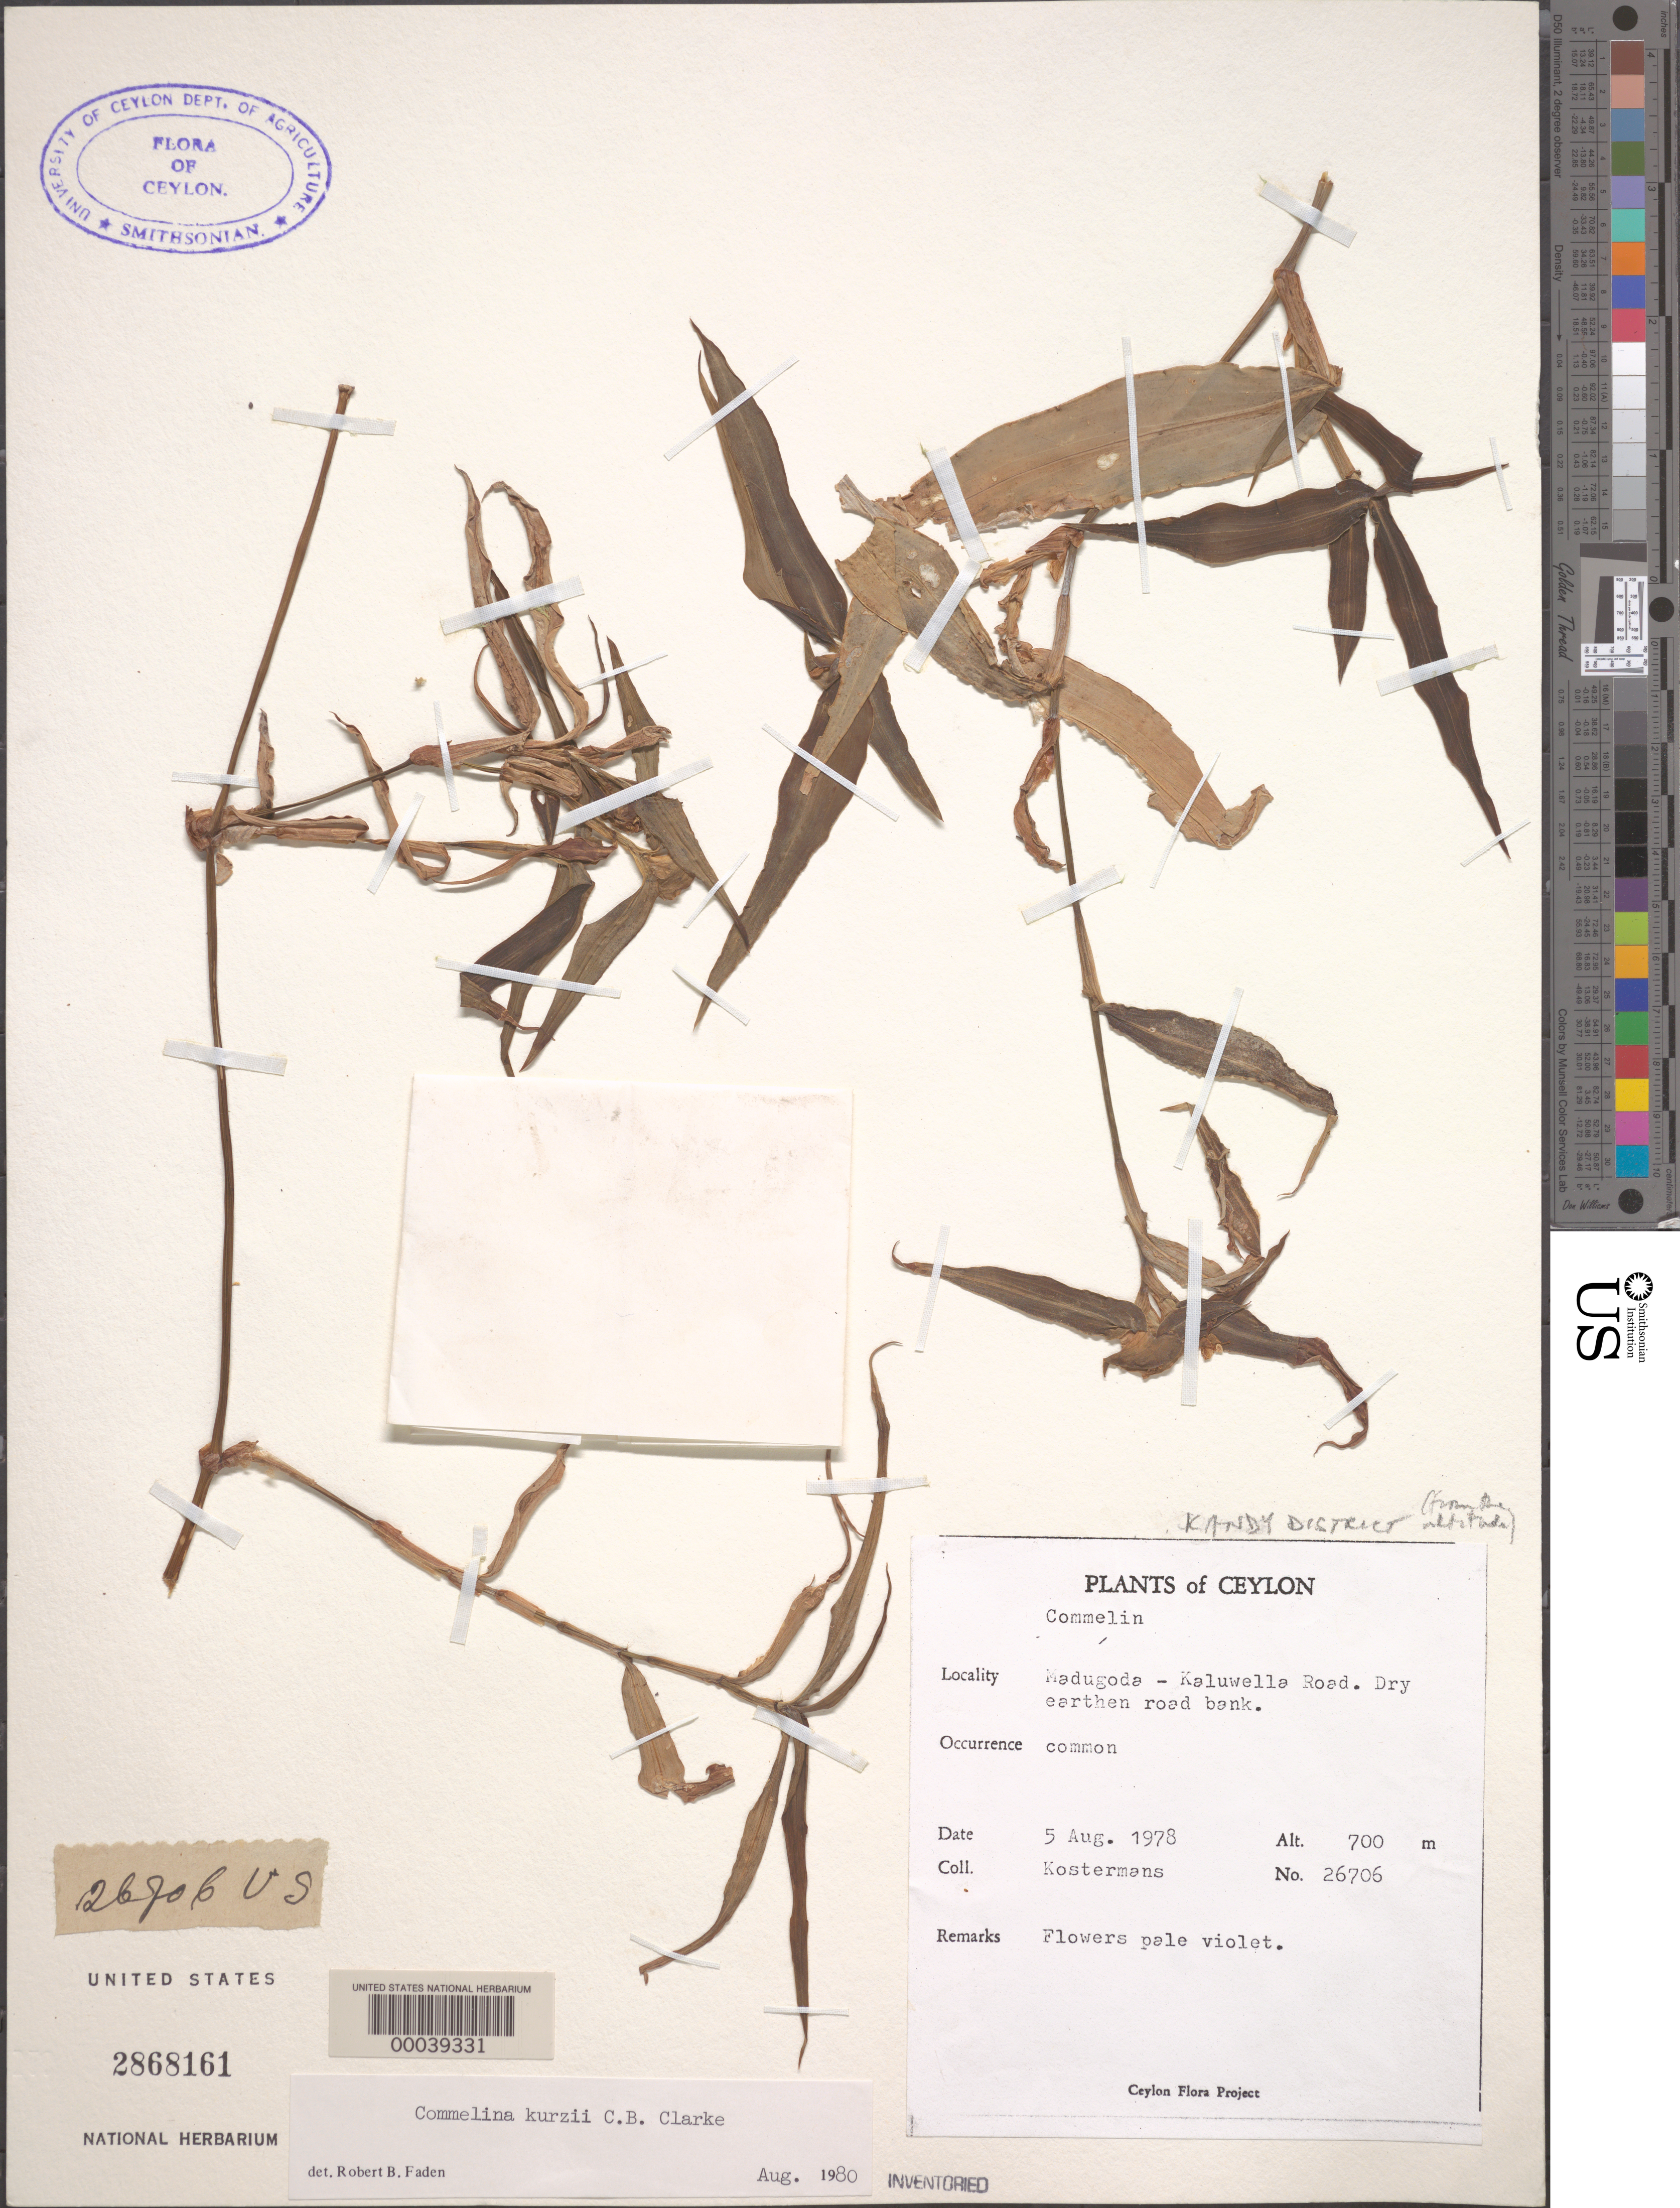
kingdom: Plantae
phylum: Tracheophyta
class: Liliopsida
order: Commelinales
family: Commelinaceae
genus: Commelina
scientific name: Commelina kurzii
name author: C.B. Clarke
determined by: Faden, Robert B., (US), Smithsonian Institution - National Museum of Natural History (UNITED STATES)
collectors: A. J. G. Kostermans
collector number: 26706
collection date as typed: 05 Aug 1978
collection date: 1978-08-05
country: Sri Lanka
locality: Madugoda, kaluwella road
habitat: Dry roadside embankmant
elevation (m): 700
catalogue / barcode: US 2868161